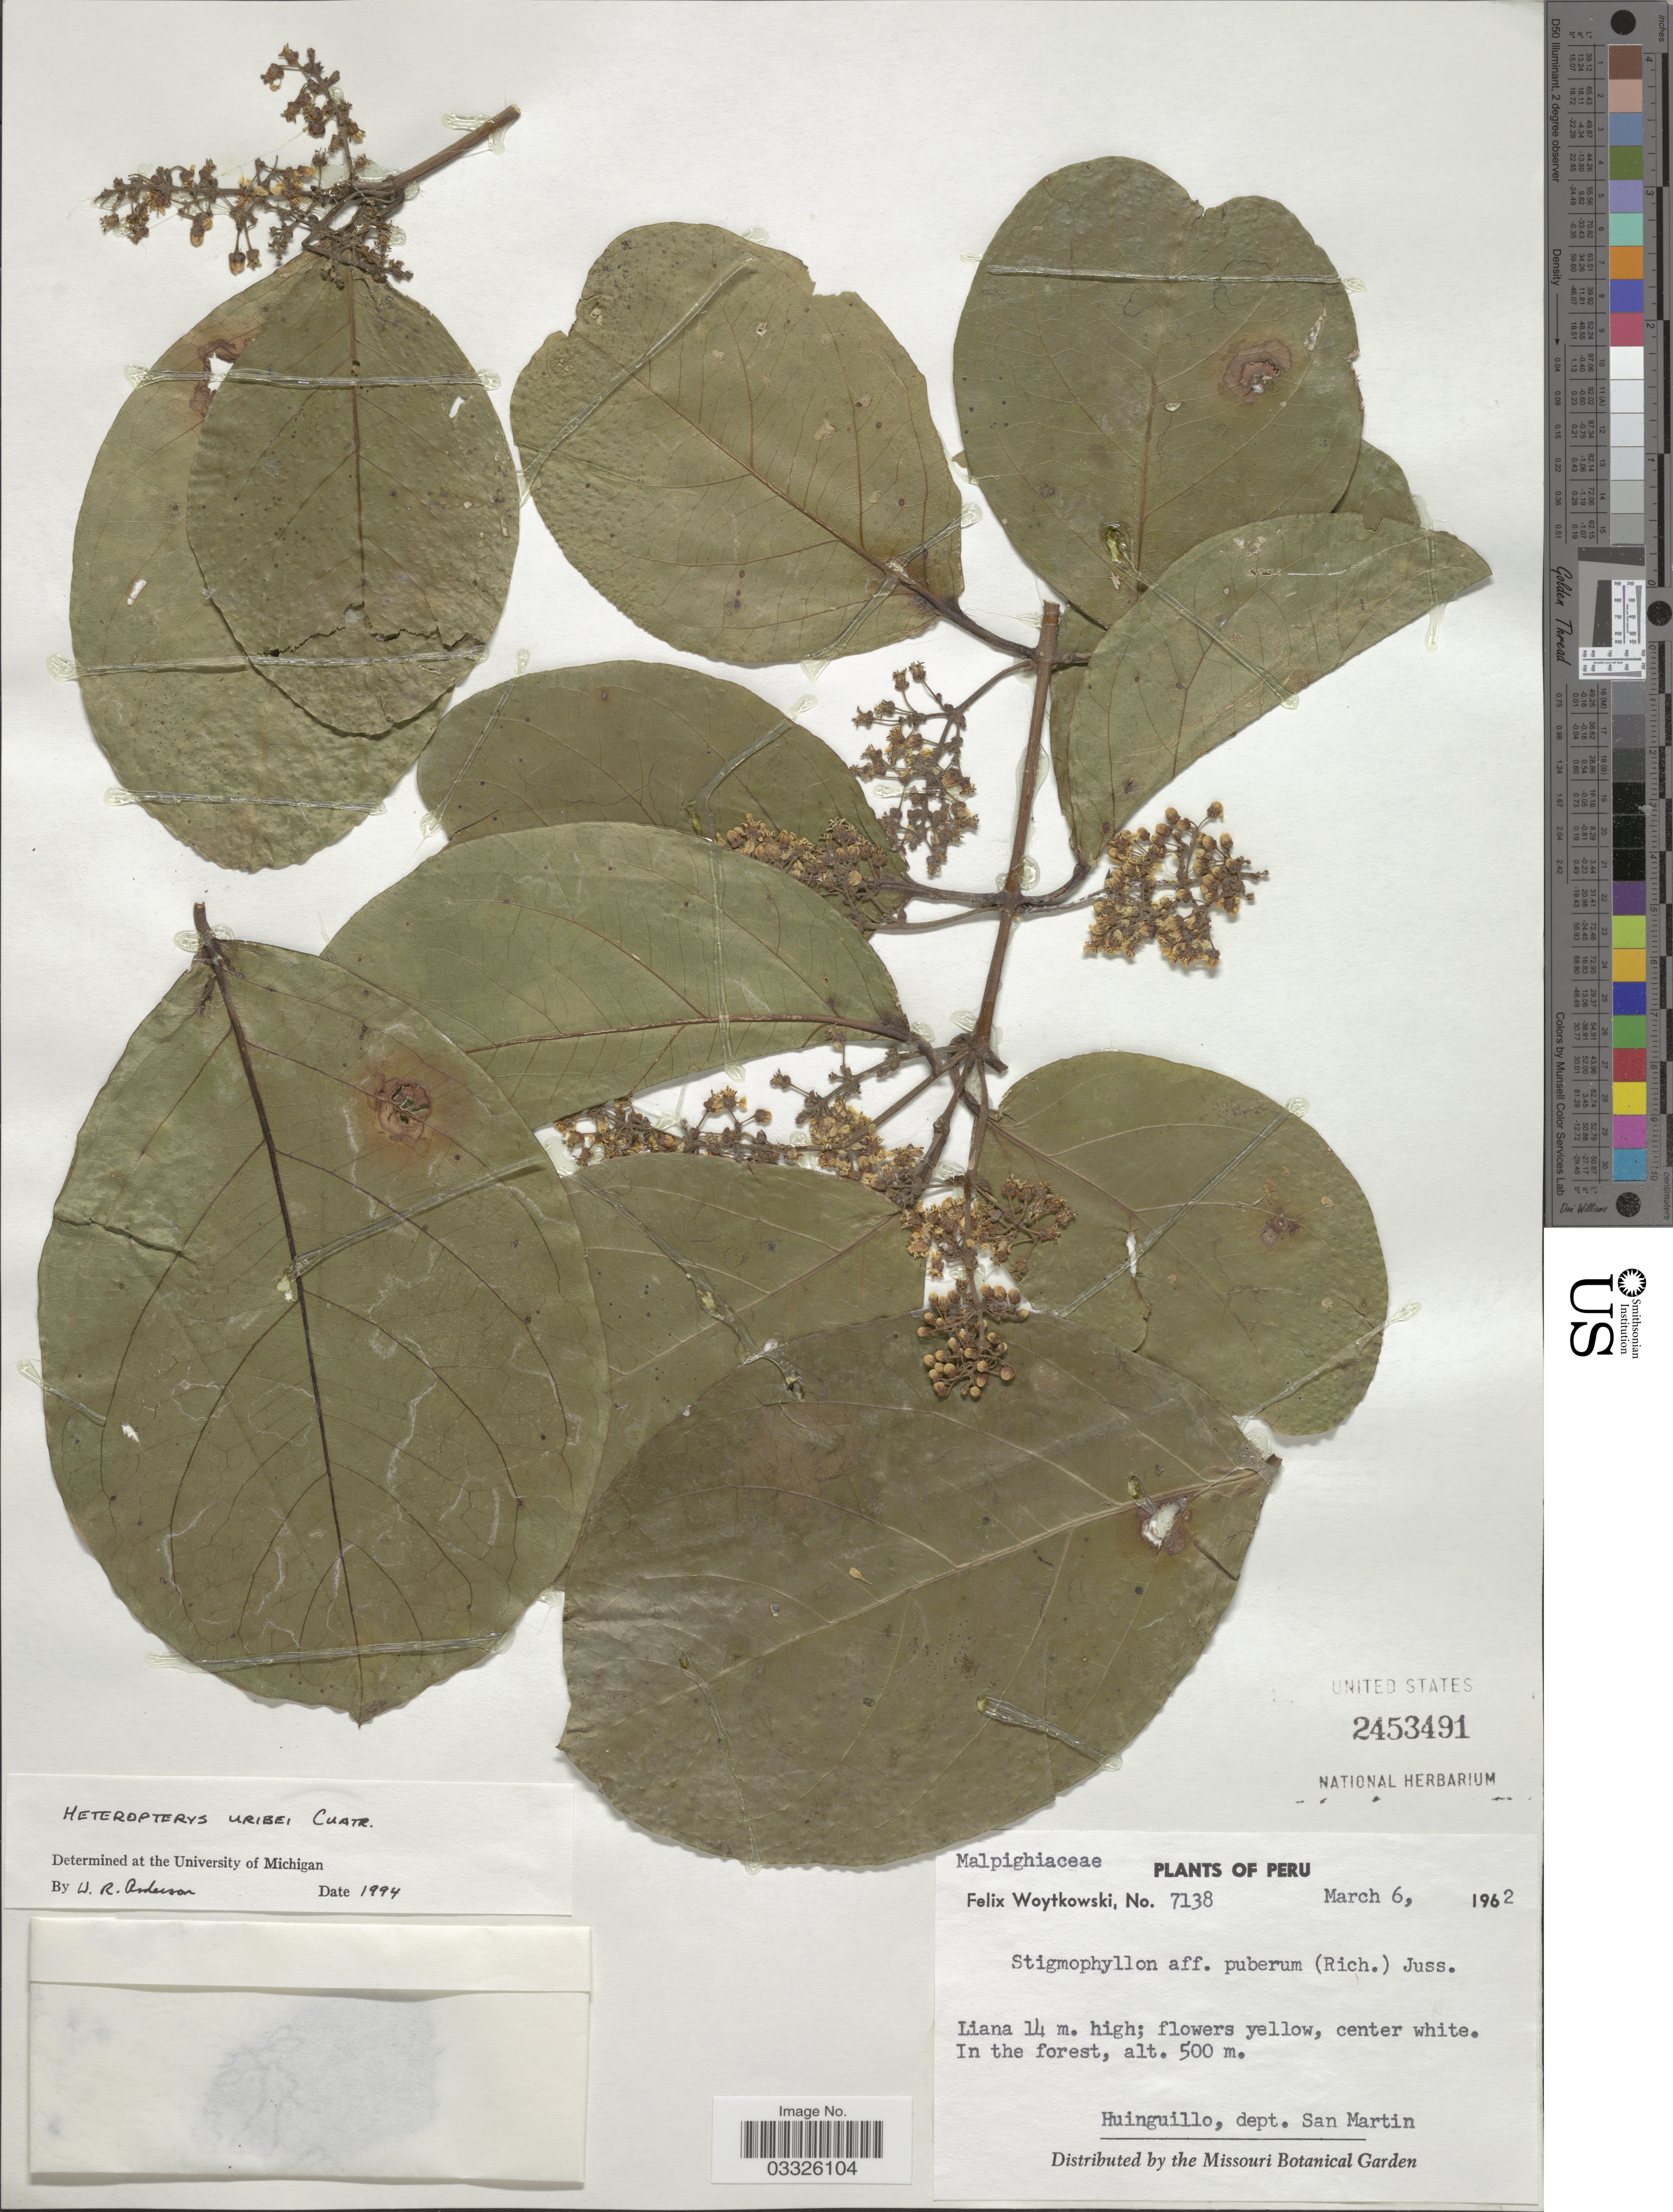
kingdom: Plantae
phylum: Tracheophyta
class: Magnoliopsida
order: Malpighiales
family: Malpighiaceae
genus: Heteropterys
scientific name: Heteropterys uribei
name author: Cuatrec.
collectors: F. Woytkowski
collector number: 7138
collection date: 1962-03-06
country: Peru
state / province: San Martín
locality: Huinguillo, dept. San Martin.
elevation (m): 500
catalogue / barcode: US 2453491